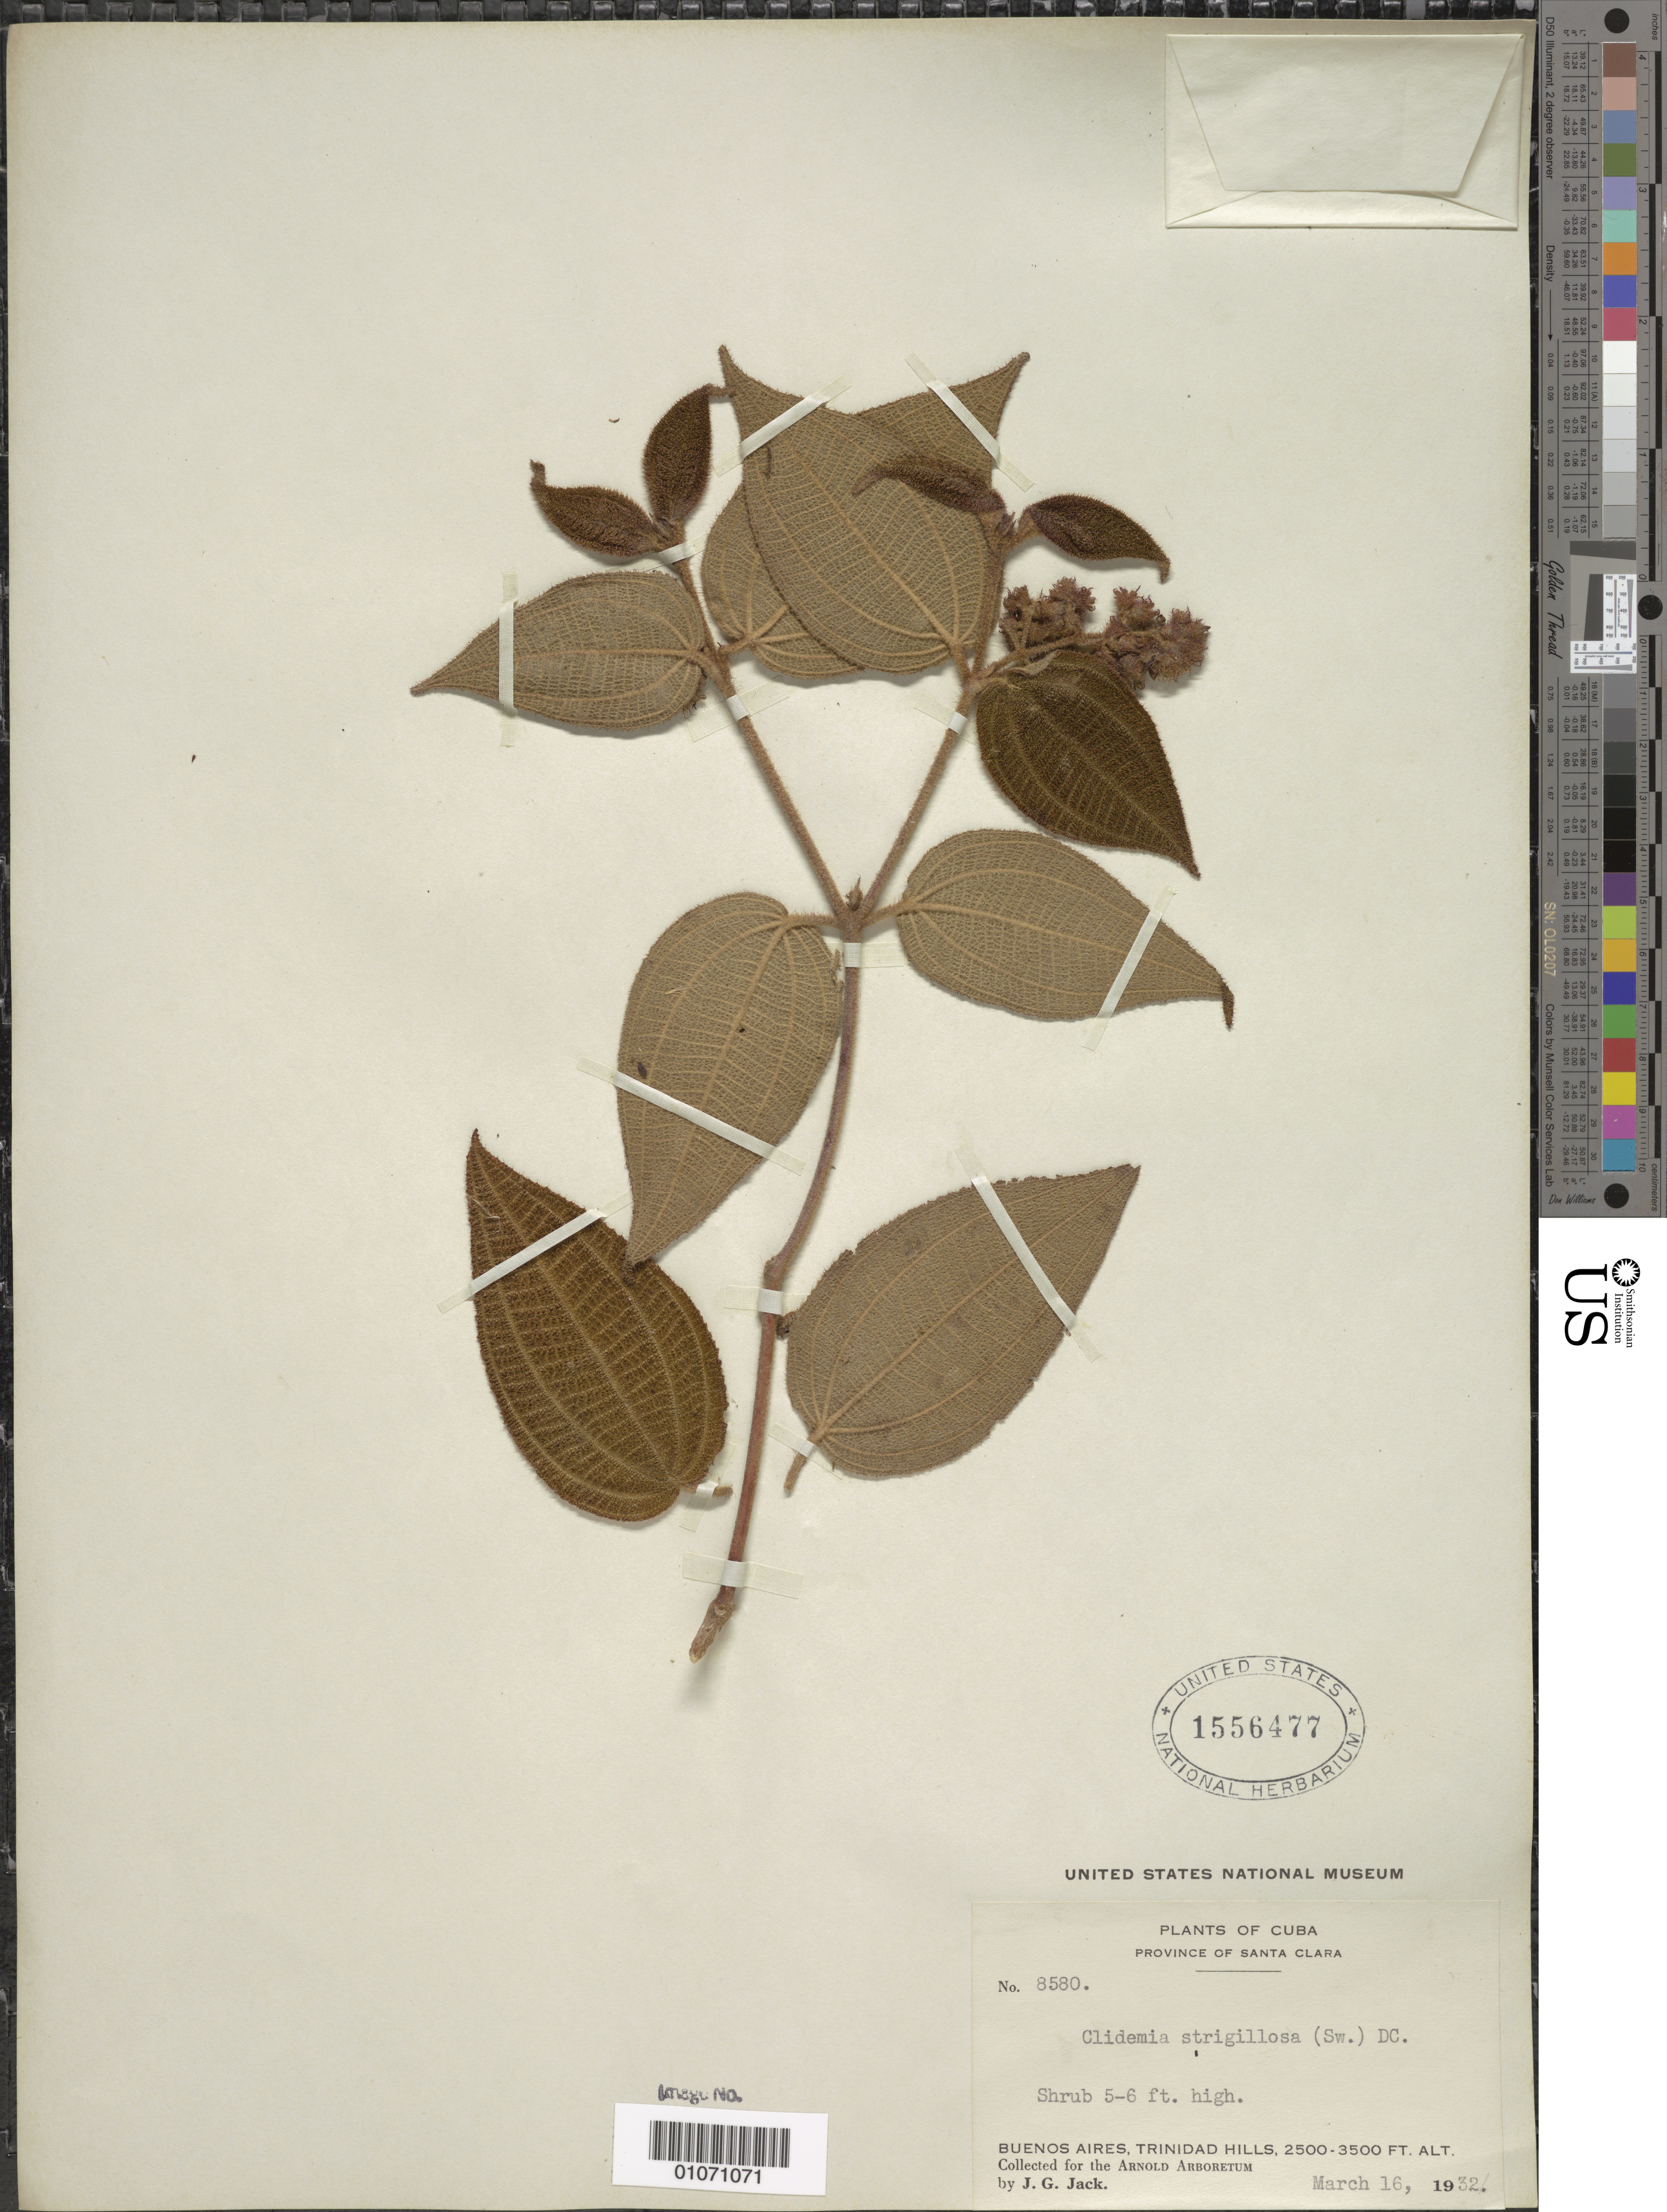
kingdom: Plantae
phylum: Tracheophyta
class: Magnoliopsida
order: Myrtales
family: Melastomataceae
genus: Clidemia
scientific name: Clidemia strigillosa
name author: (Sw.) DC.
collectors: J. G. Jack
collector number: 8580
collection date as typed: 16 Mar 1932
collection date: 1932-03-16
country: Cuba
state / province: Santa Clara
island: Cuba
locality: Buenos Aires, Trinidad Hills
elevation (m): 762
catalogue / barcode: US 1556477